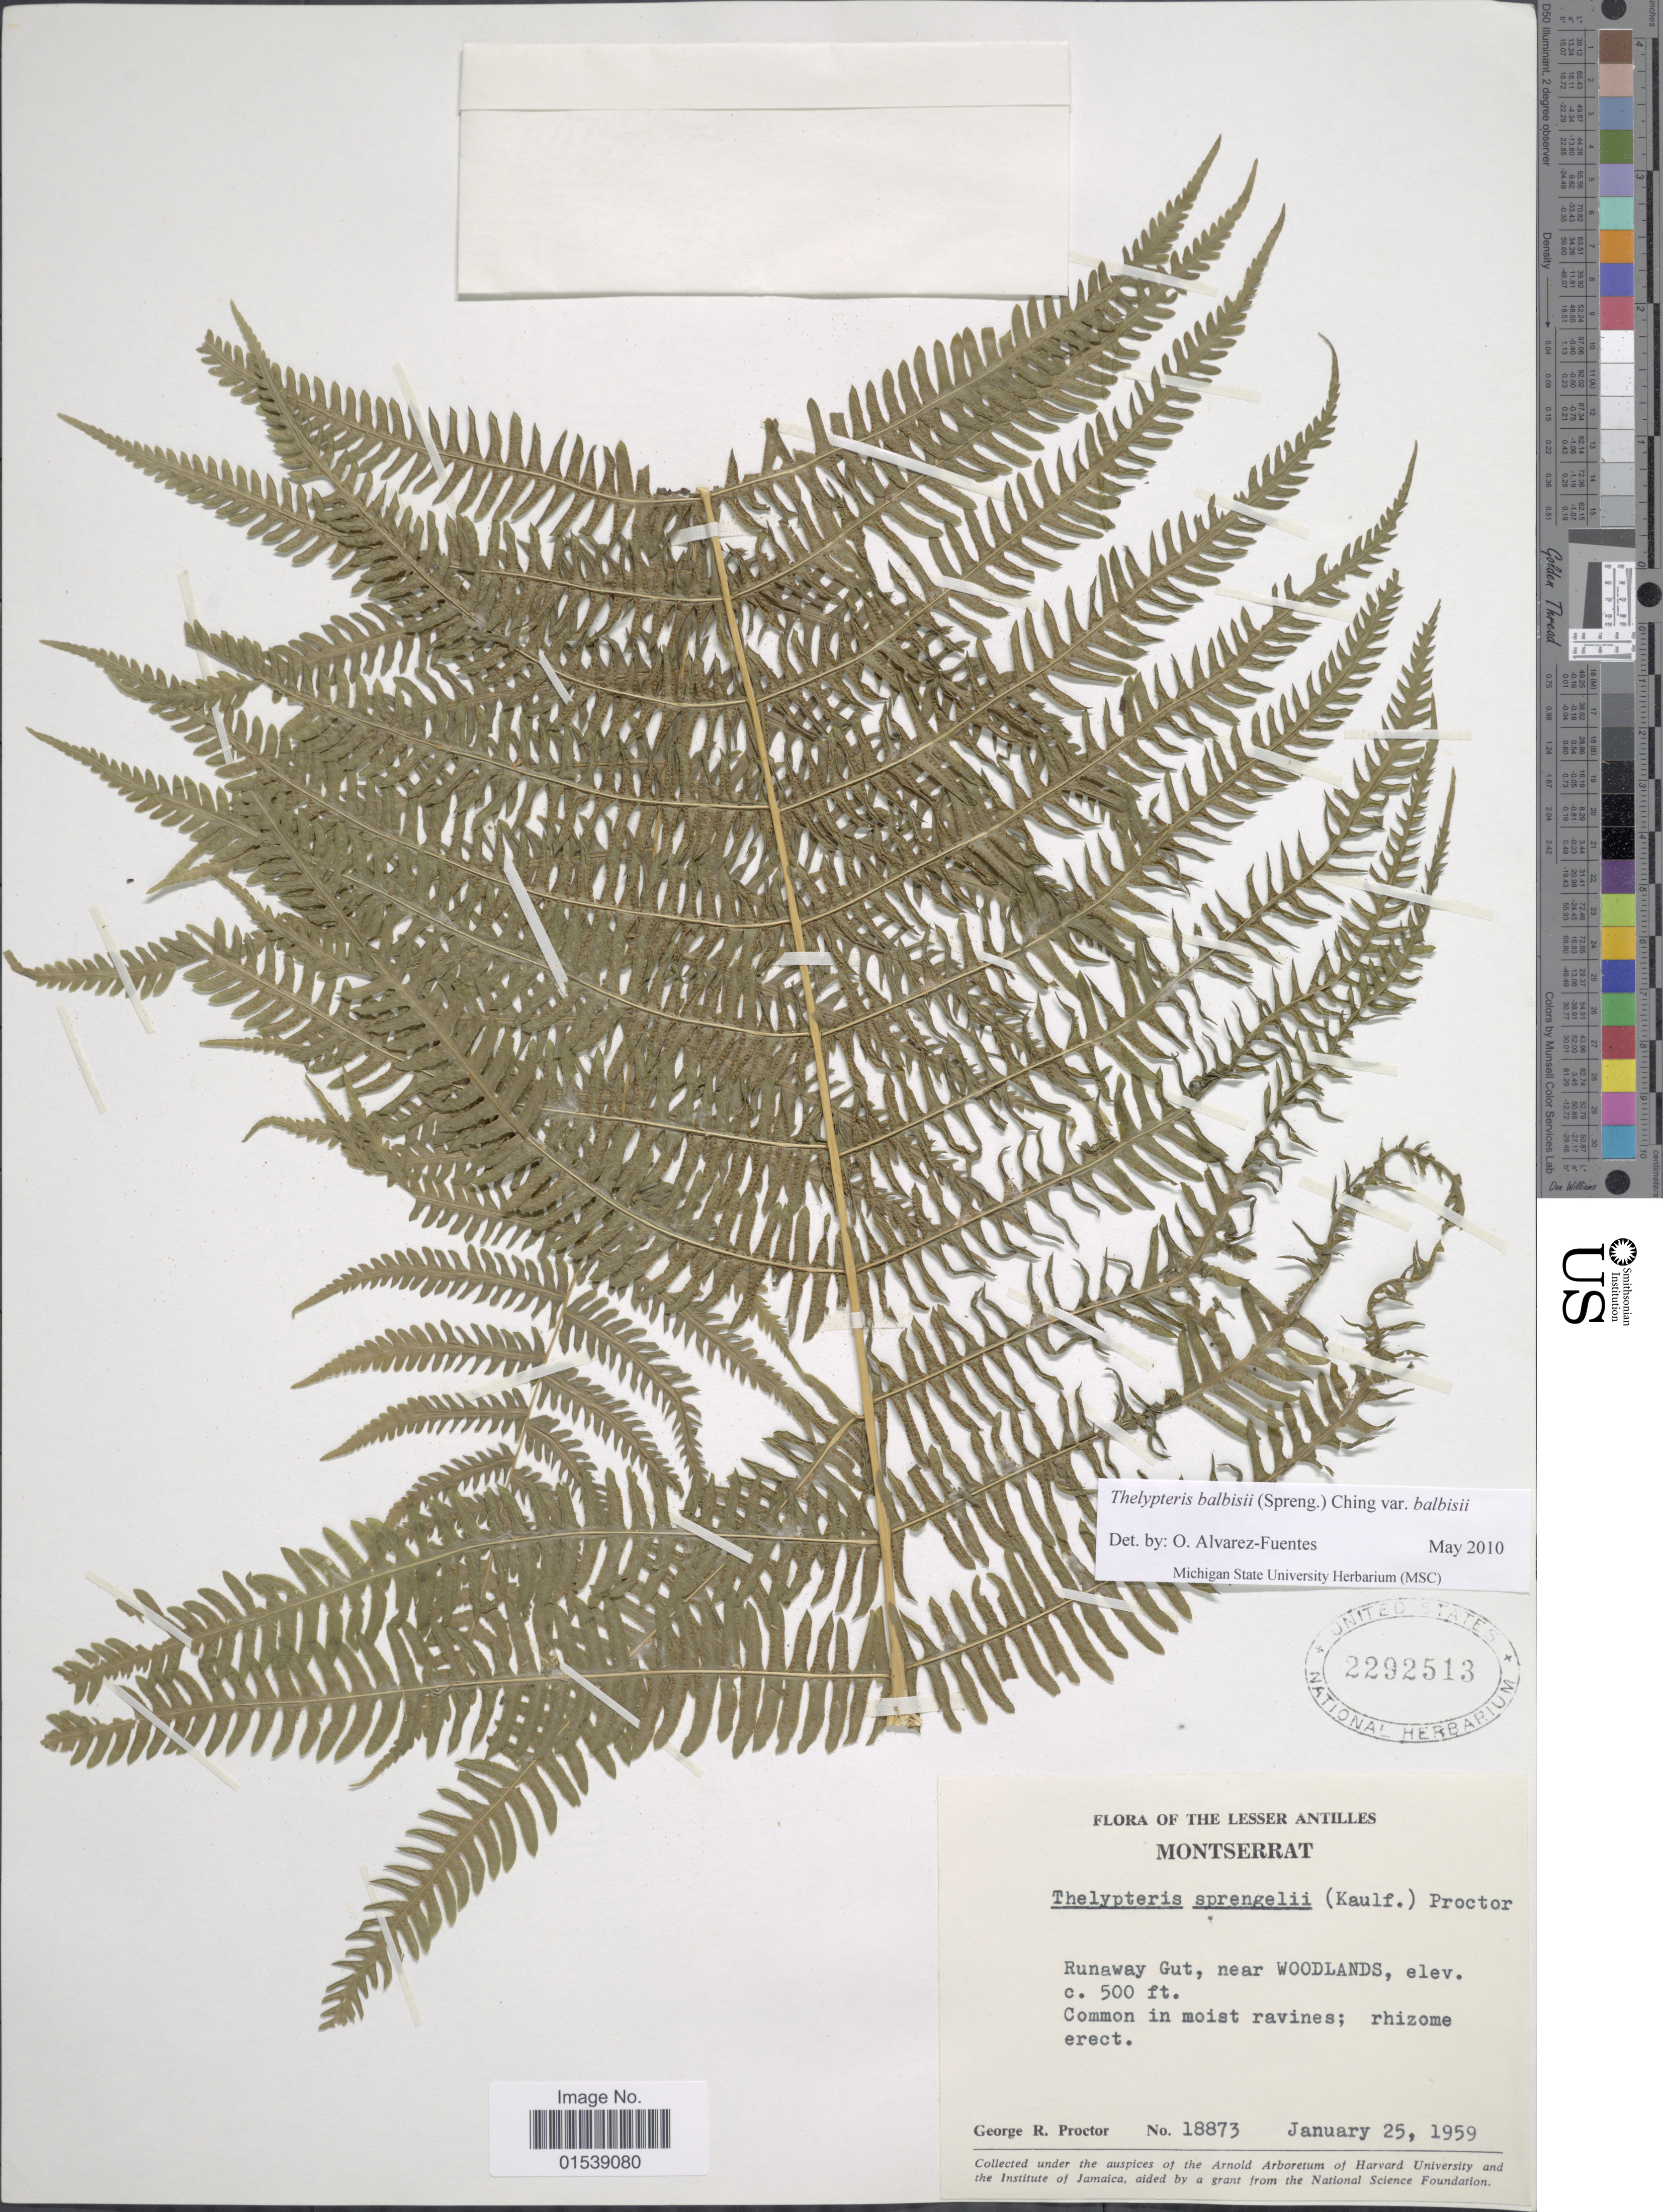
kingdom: Plantae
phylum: Tracheophyta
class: Polypodiopsida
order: Polypodiales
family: Thelypteridaceae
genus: Amauropelta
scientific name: Amauropelta balbisii (Spreng.) comb. nov., ined. 2015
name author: (Spreng.)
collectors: G. R. Proctor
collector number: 18873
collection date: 1959-01-25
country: Montserrat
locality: Lesser Antilles, Runaway Gut, near Woodlands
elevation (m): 152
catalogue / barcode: US 2292513